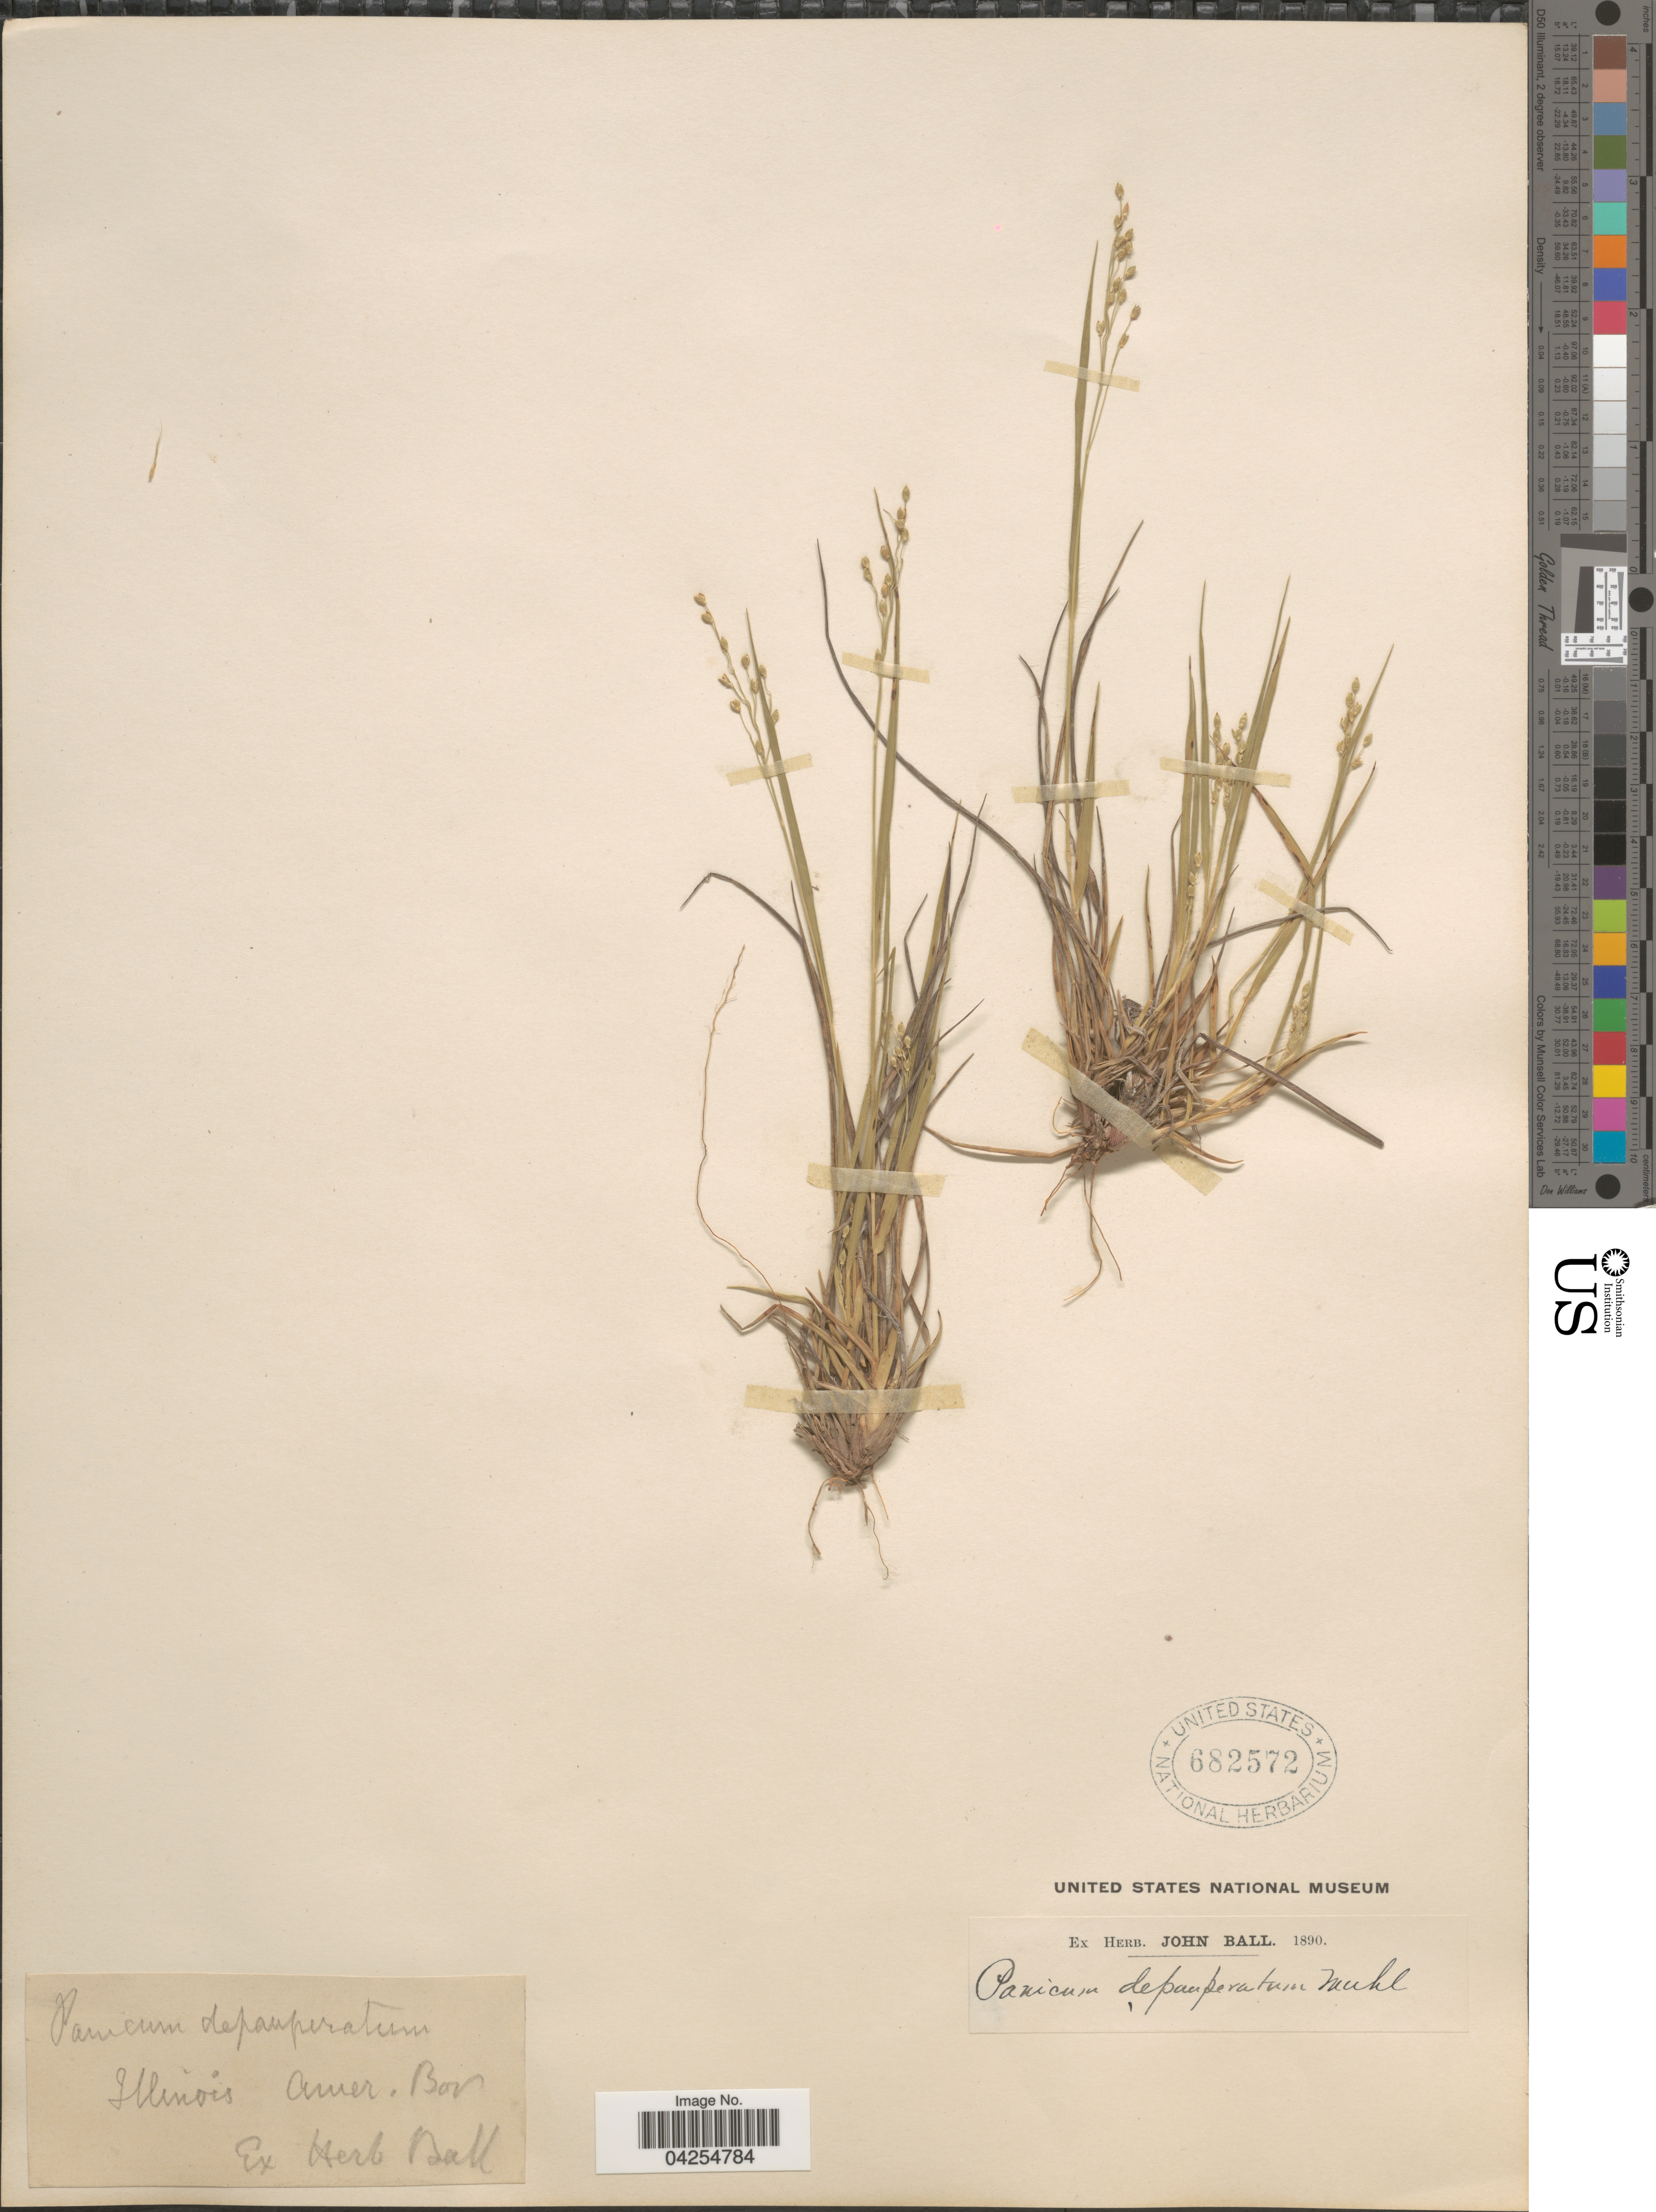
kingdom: Plantae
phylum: Tracheophyta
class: Liliopsida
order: Poales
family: Poaceae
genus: Dichanthelium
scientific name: Dichanthelium depauperatum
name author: (Muhl.) Gould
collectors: ex herb. John Ball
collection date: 1890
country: United States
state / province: Illinois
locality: Amer. Bor.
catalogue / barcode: US 682572